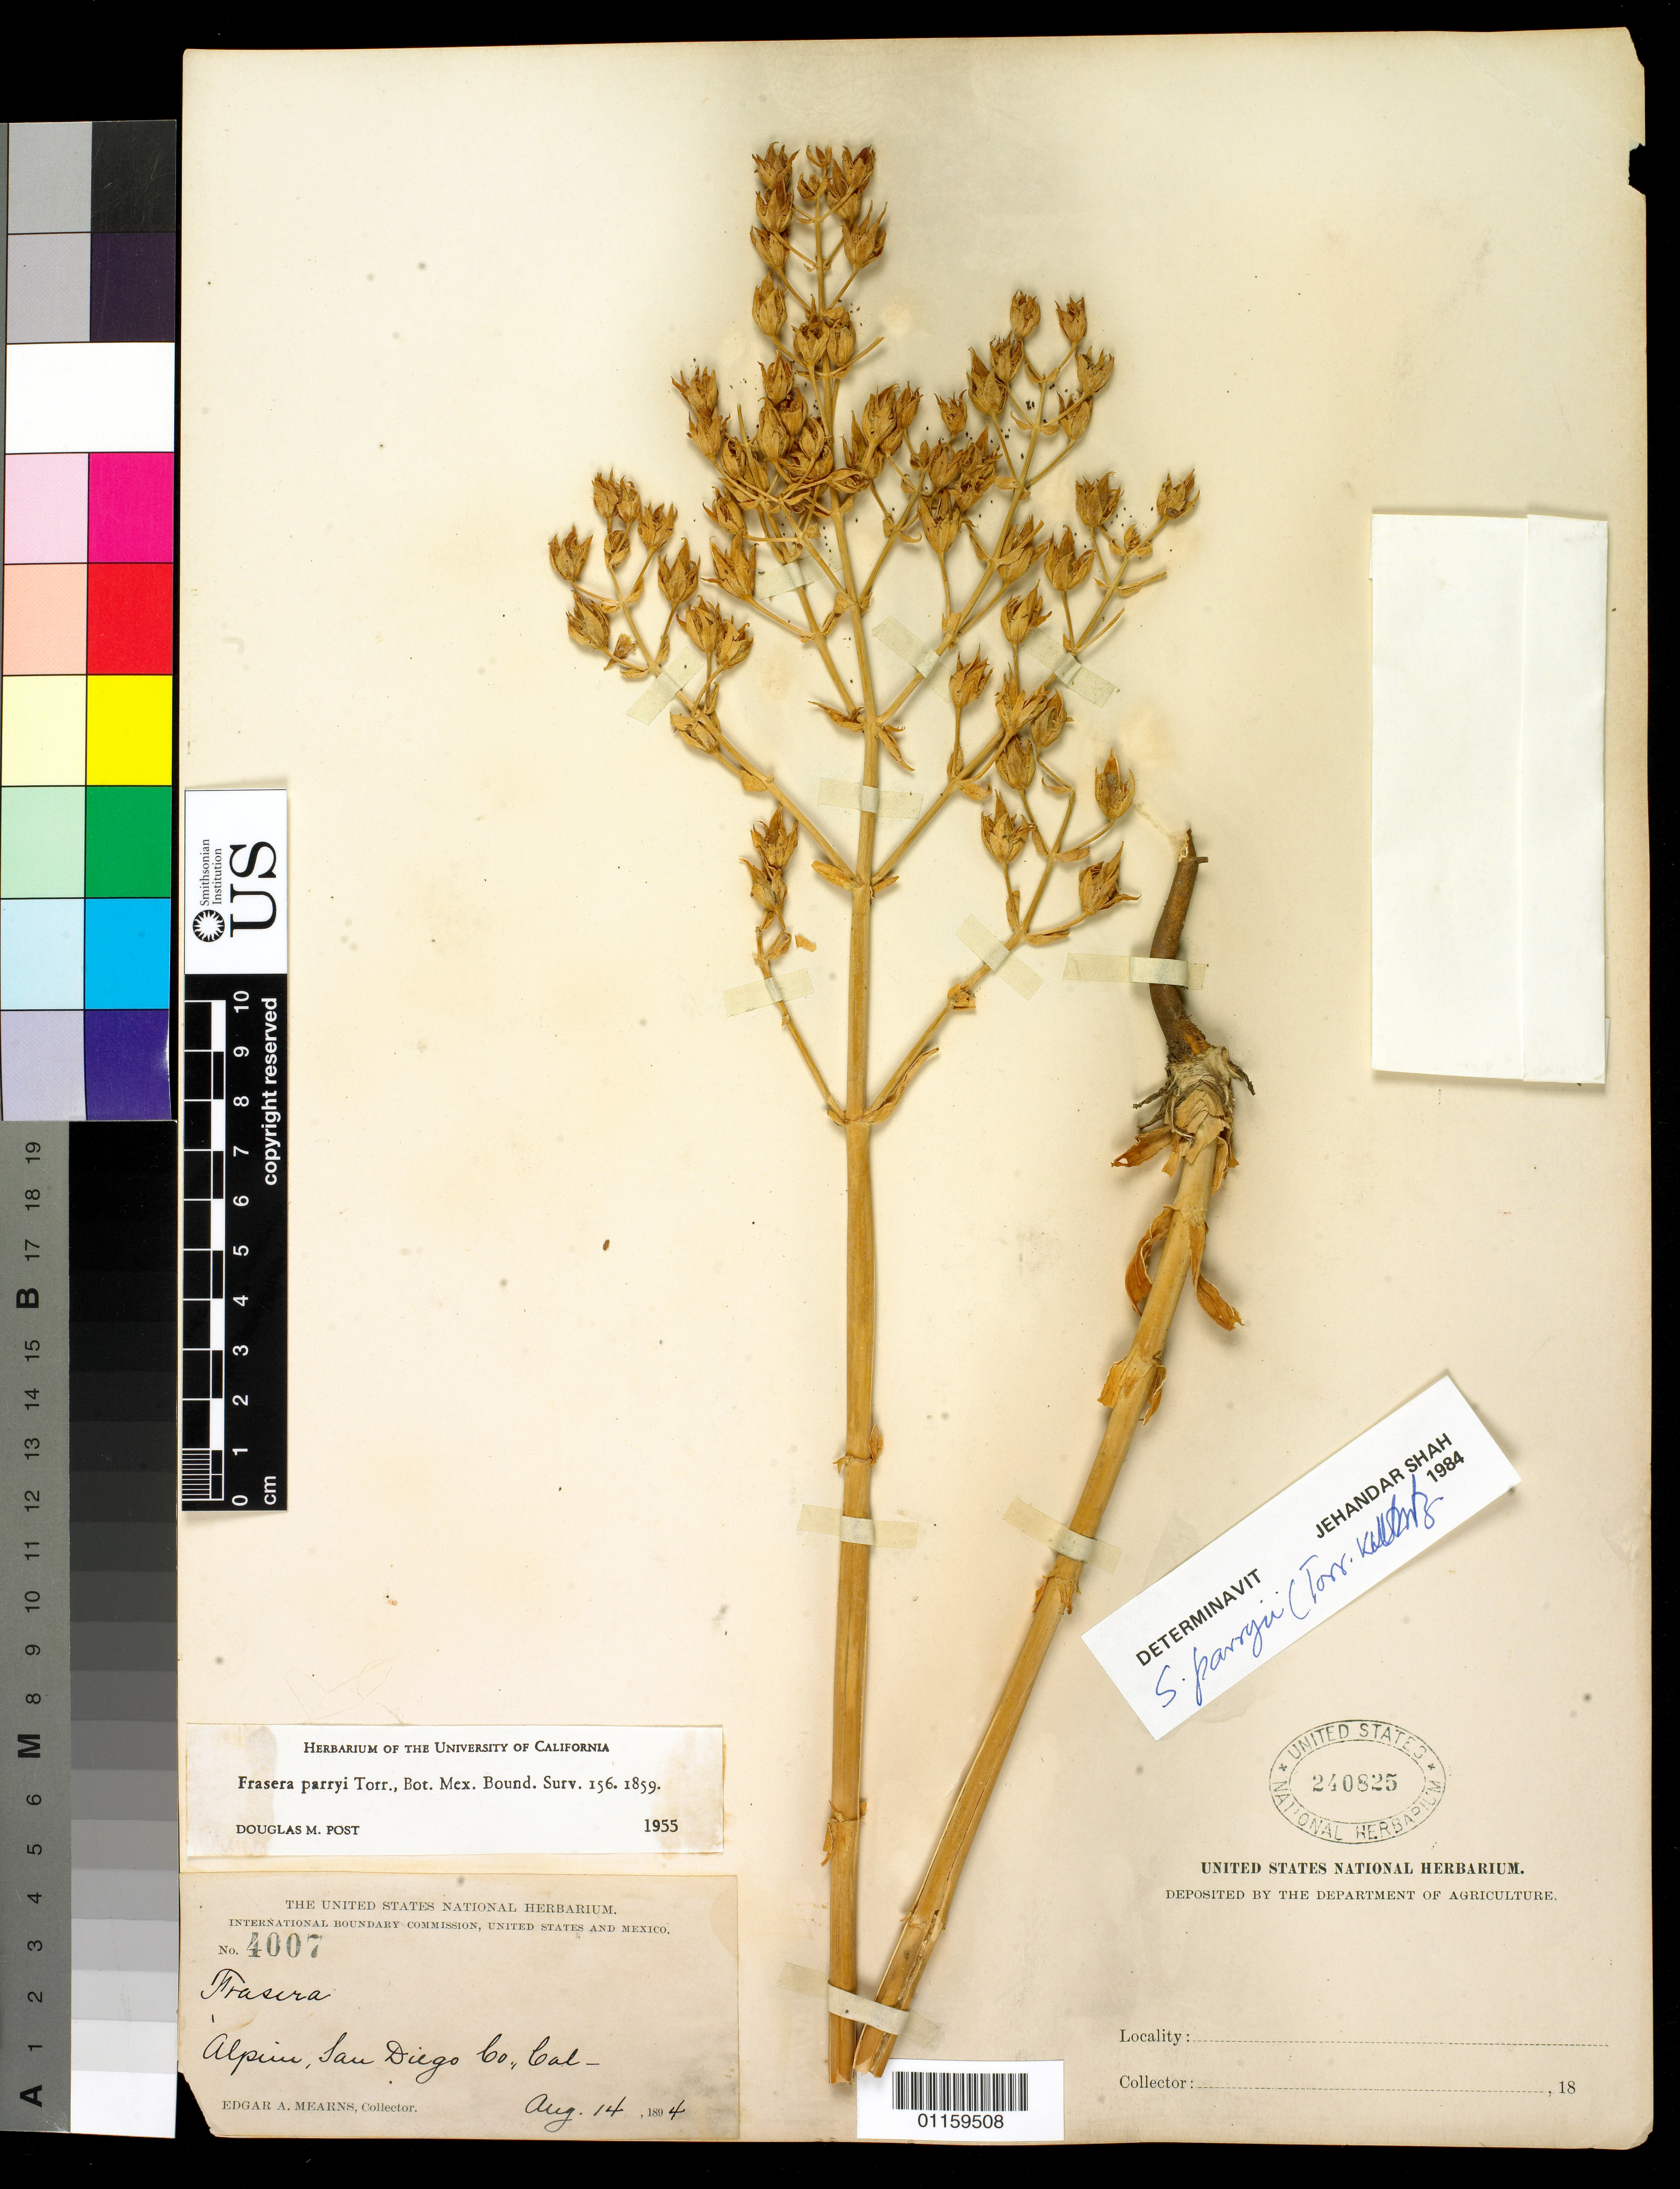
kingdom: Plantae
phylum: Tracheophyta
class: Magnoliopsida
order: Gentianales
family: Gentianaceae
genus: Swertia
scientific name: Swertia parryi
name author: (Torr.) Kuntze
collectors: E. A. Mearns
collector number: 4007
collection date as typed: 14 Apr 1894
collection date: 1894-04-14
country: United States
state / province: California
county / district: San Diego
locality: Alpaine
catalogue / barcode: US 240825